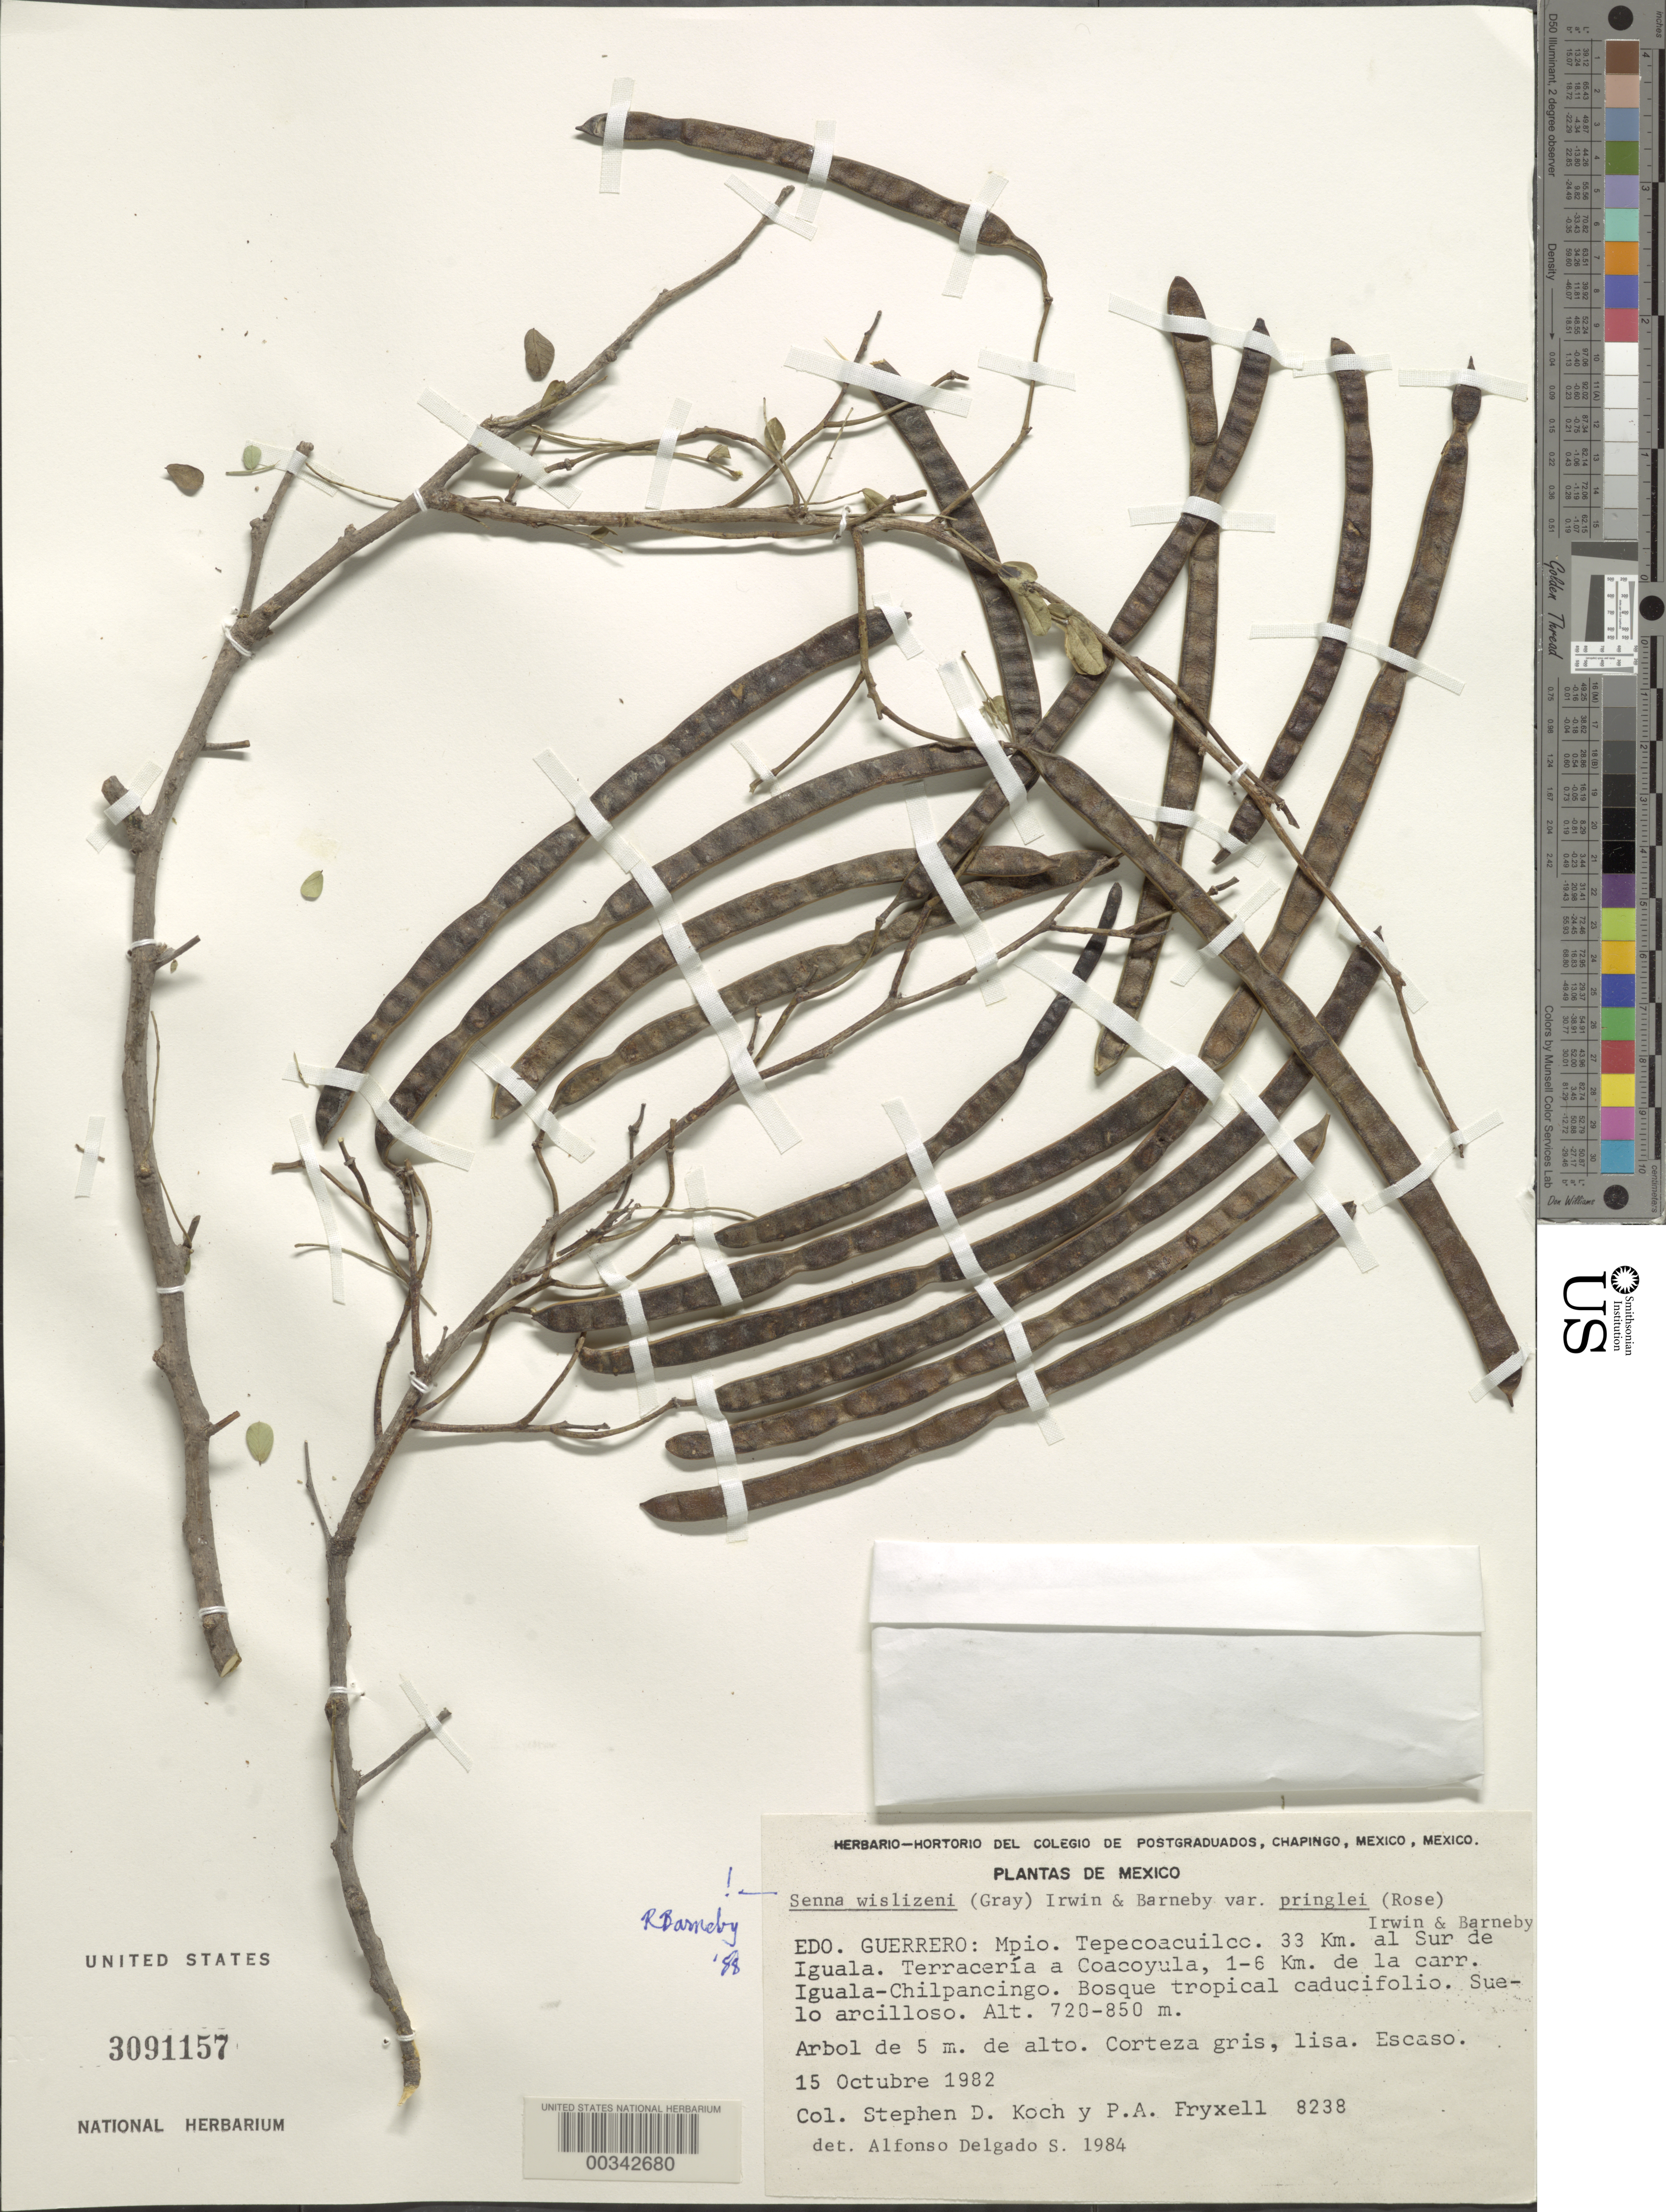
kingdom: Plantae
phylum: Tracheophyta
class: Magnoliopsida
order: Fabales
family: Fabaceae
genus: Senna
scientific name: Senna wislizeni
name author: (A. Gray) H.S. Irwin & Barneby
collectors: S. D. Koch & P. A. Fryxell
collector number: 8238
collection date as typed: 15 Oct 1982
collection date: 1982-10-15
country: Mexico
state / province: Guerrero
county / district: Tepecoacuilco De Trujano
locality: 33 km S of Iguala; terraceria a Coacoyula, 1-6 km on the Iguala - Chilpancingo road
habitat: Dead leaf tropical forest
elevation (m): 720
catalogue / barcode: US 3091157